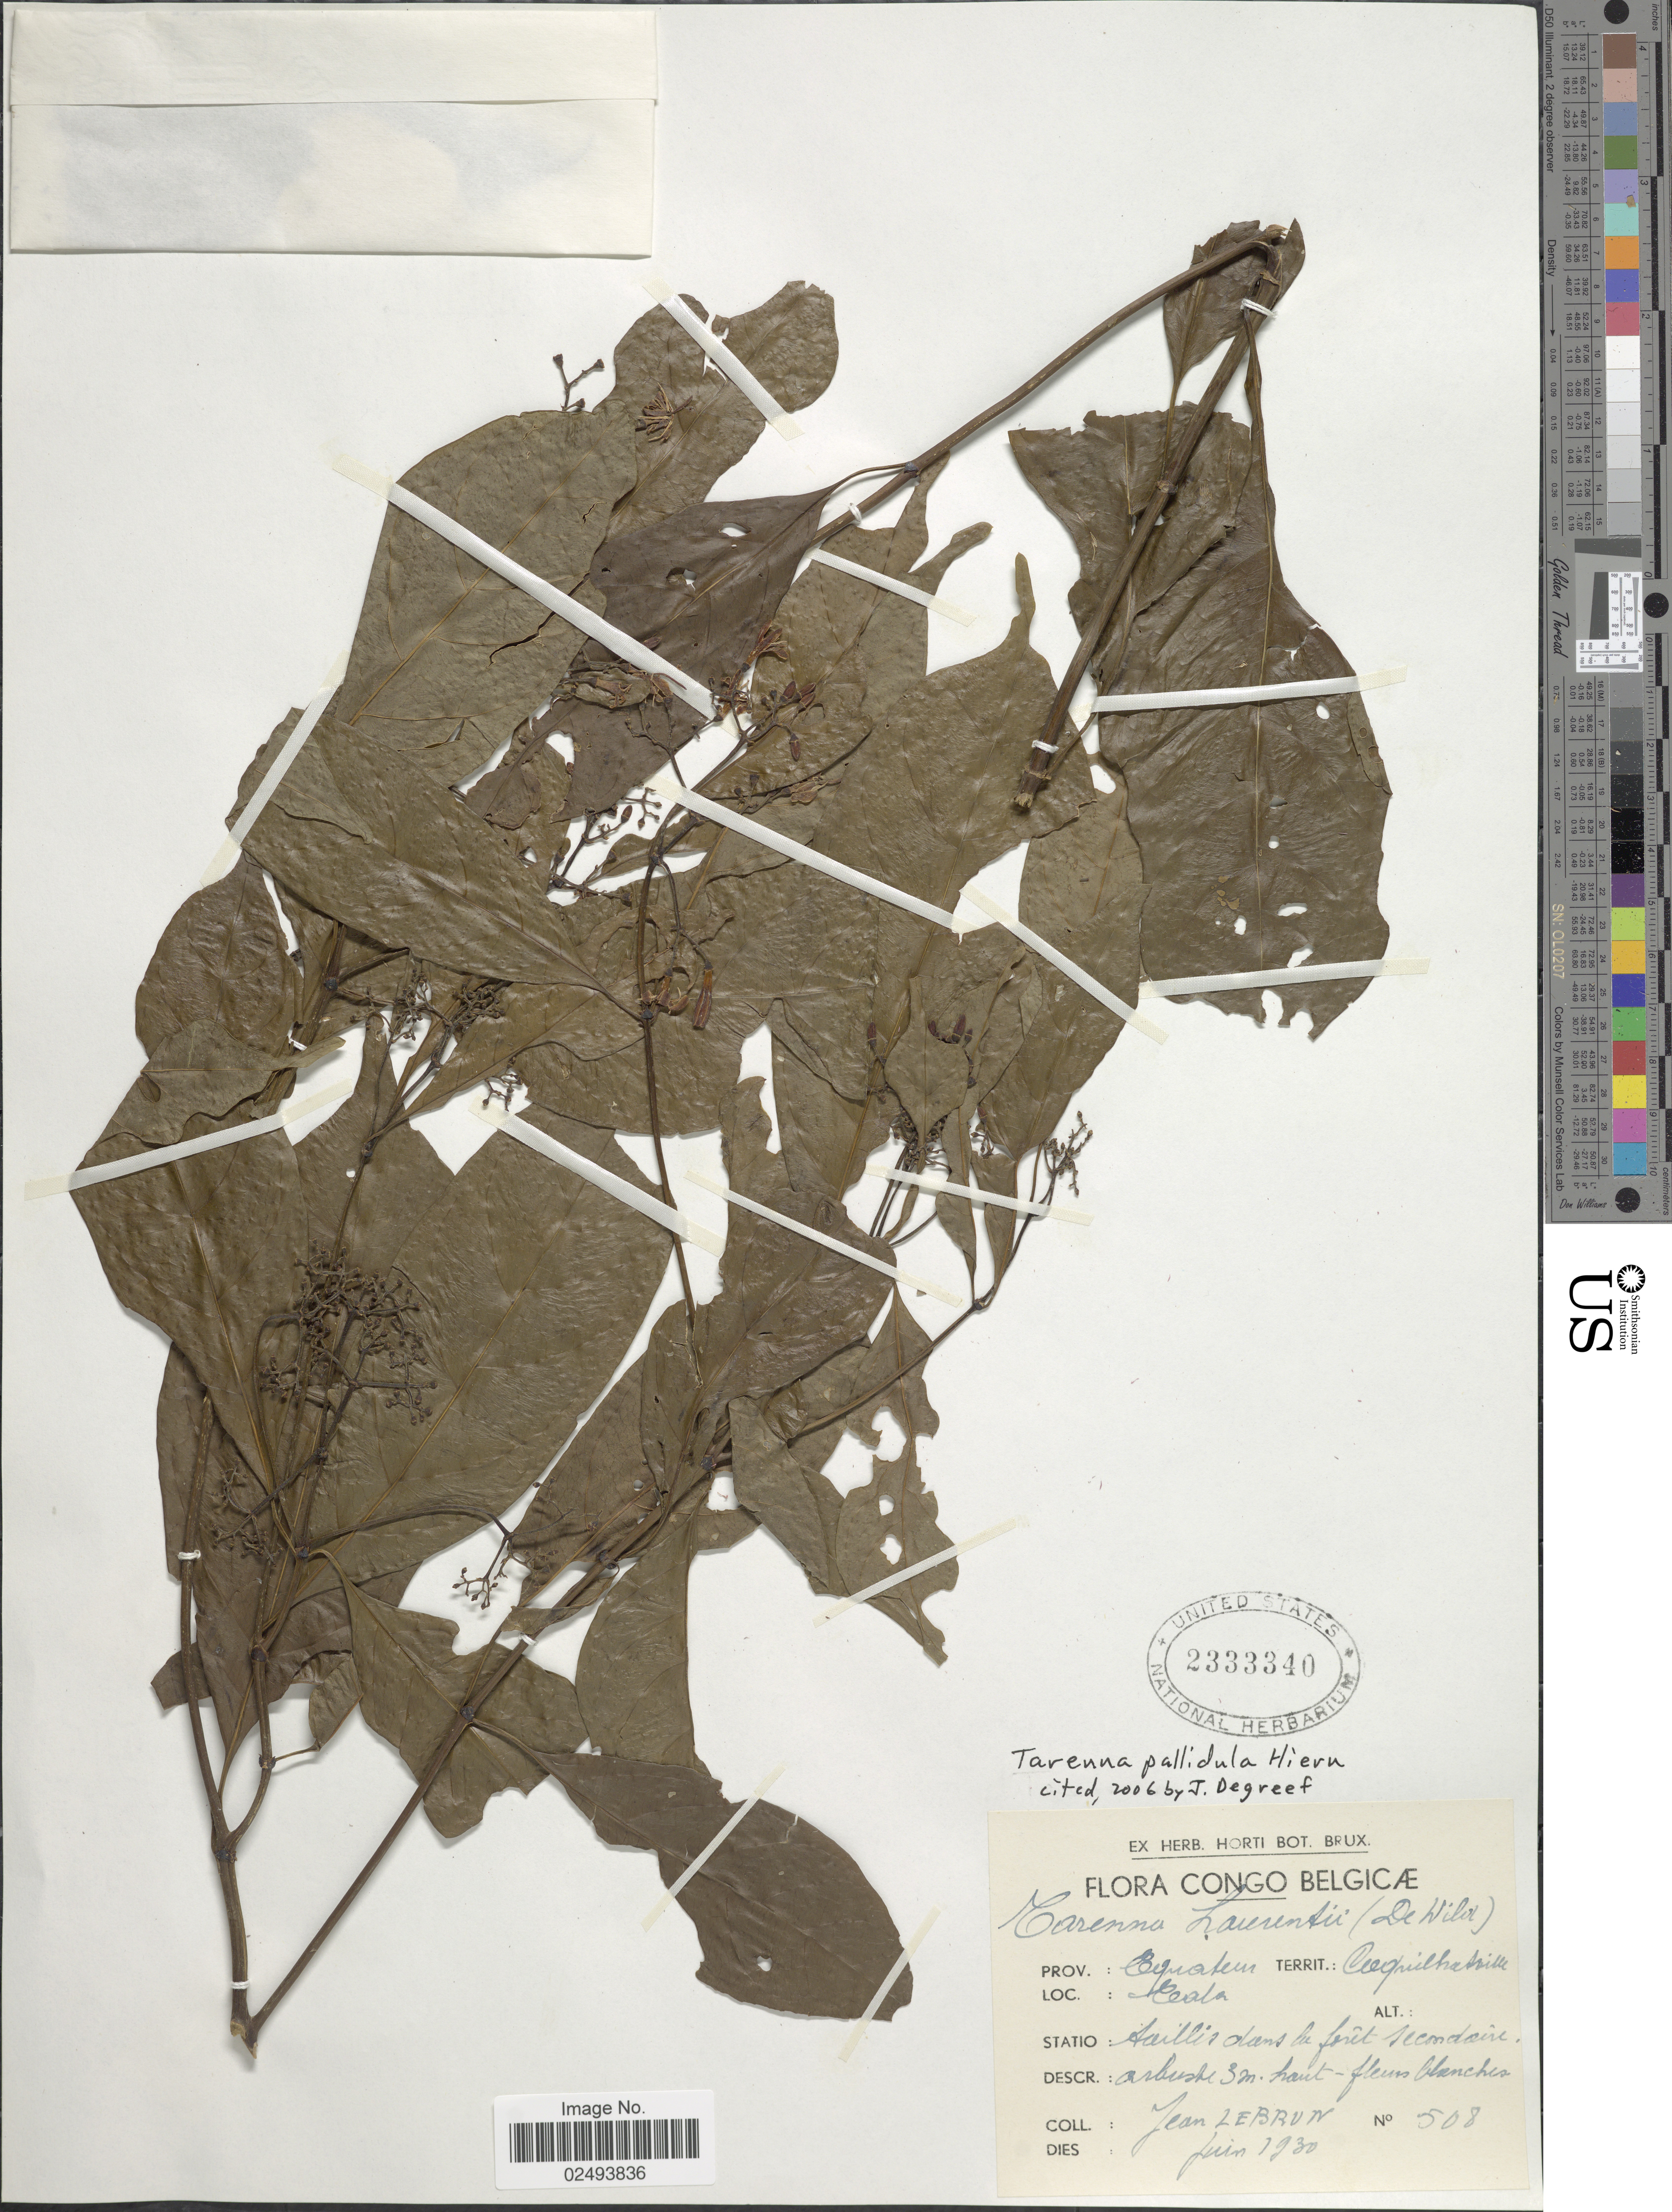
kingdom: Plantae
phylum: Tracheophyta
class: Magnoliopsida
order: Gentianales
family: Rubiaceae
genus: Tarenna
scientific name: Tarenna pallidula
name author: Hiern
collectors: J. A. Lebrun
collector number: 508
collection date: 1930-06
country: Congo, Democratic Republic of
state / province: Equateur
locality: Congo Belgicae. Territ. Coquilhatville. Eala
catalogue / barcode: US 2333340